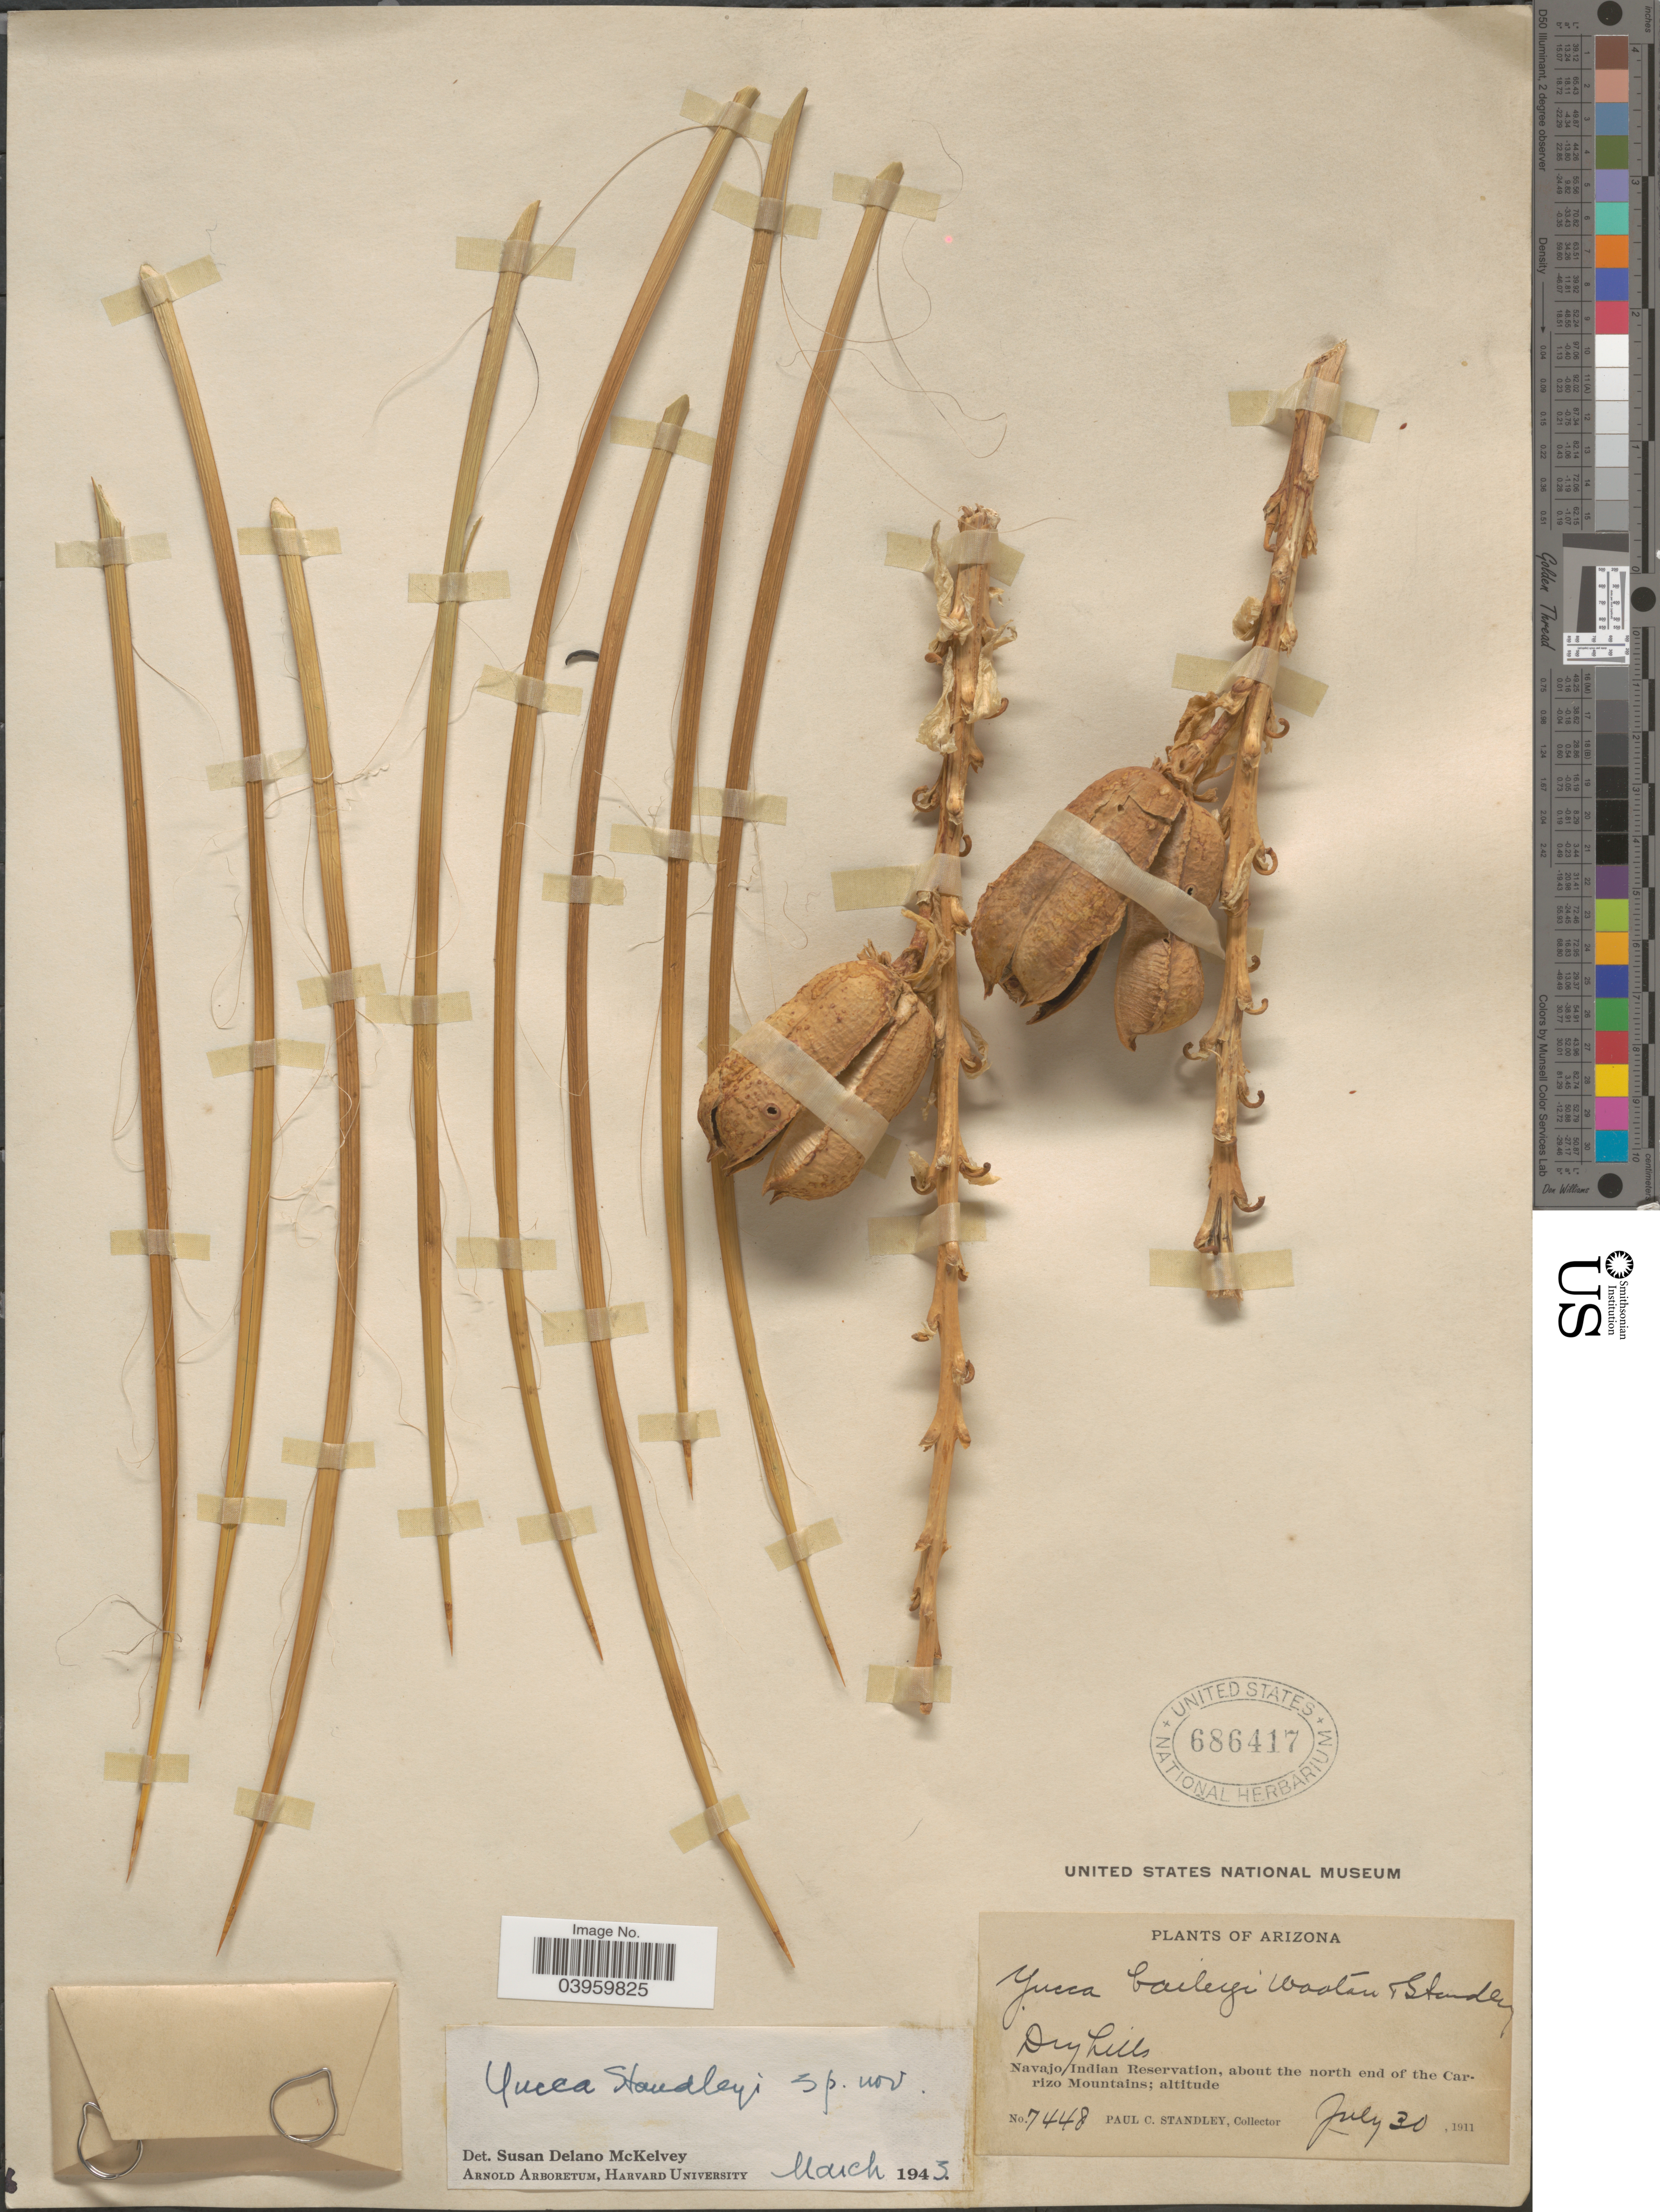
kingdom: Plantae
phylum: Tracheophyta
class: Liliopsida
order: Asparagales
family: Asparagaceae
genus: Yucca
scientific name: Yucca baileyi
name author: Wooton & Standl.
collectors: P. C. Standley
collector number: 7448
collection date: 1911-07-30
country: United States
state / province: Arizona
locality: Navajo Indian Reservation, about the north end of the Carrizo Mountains.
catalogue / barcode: US 686417